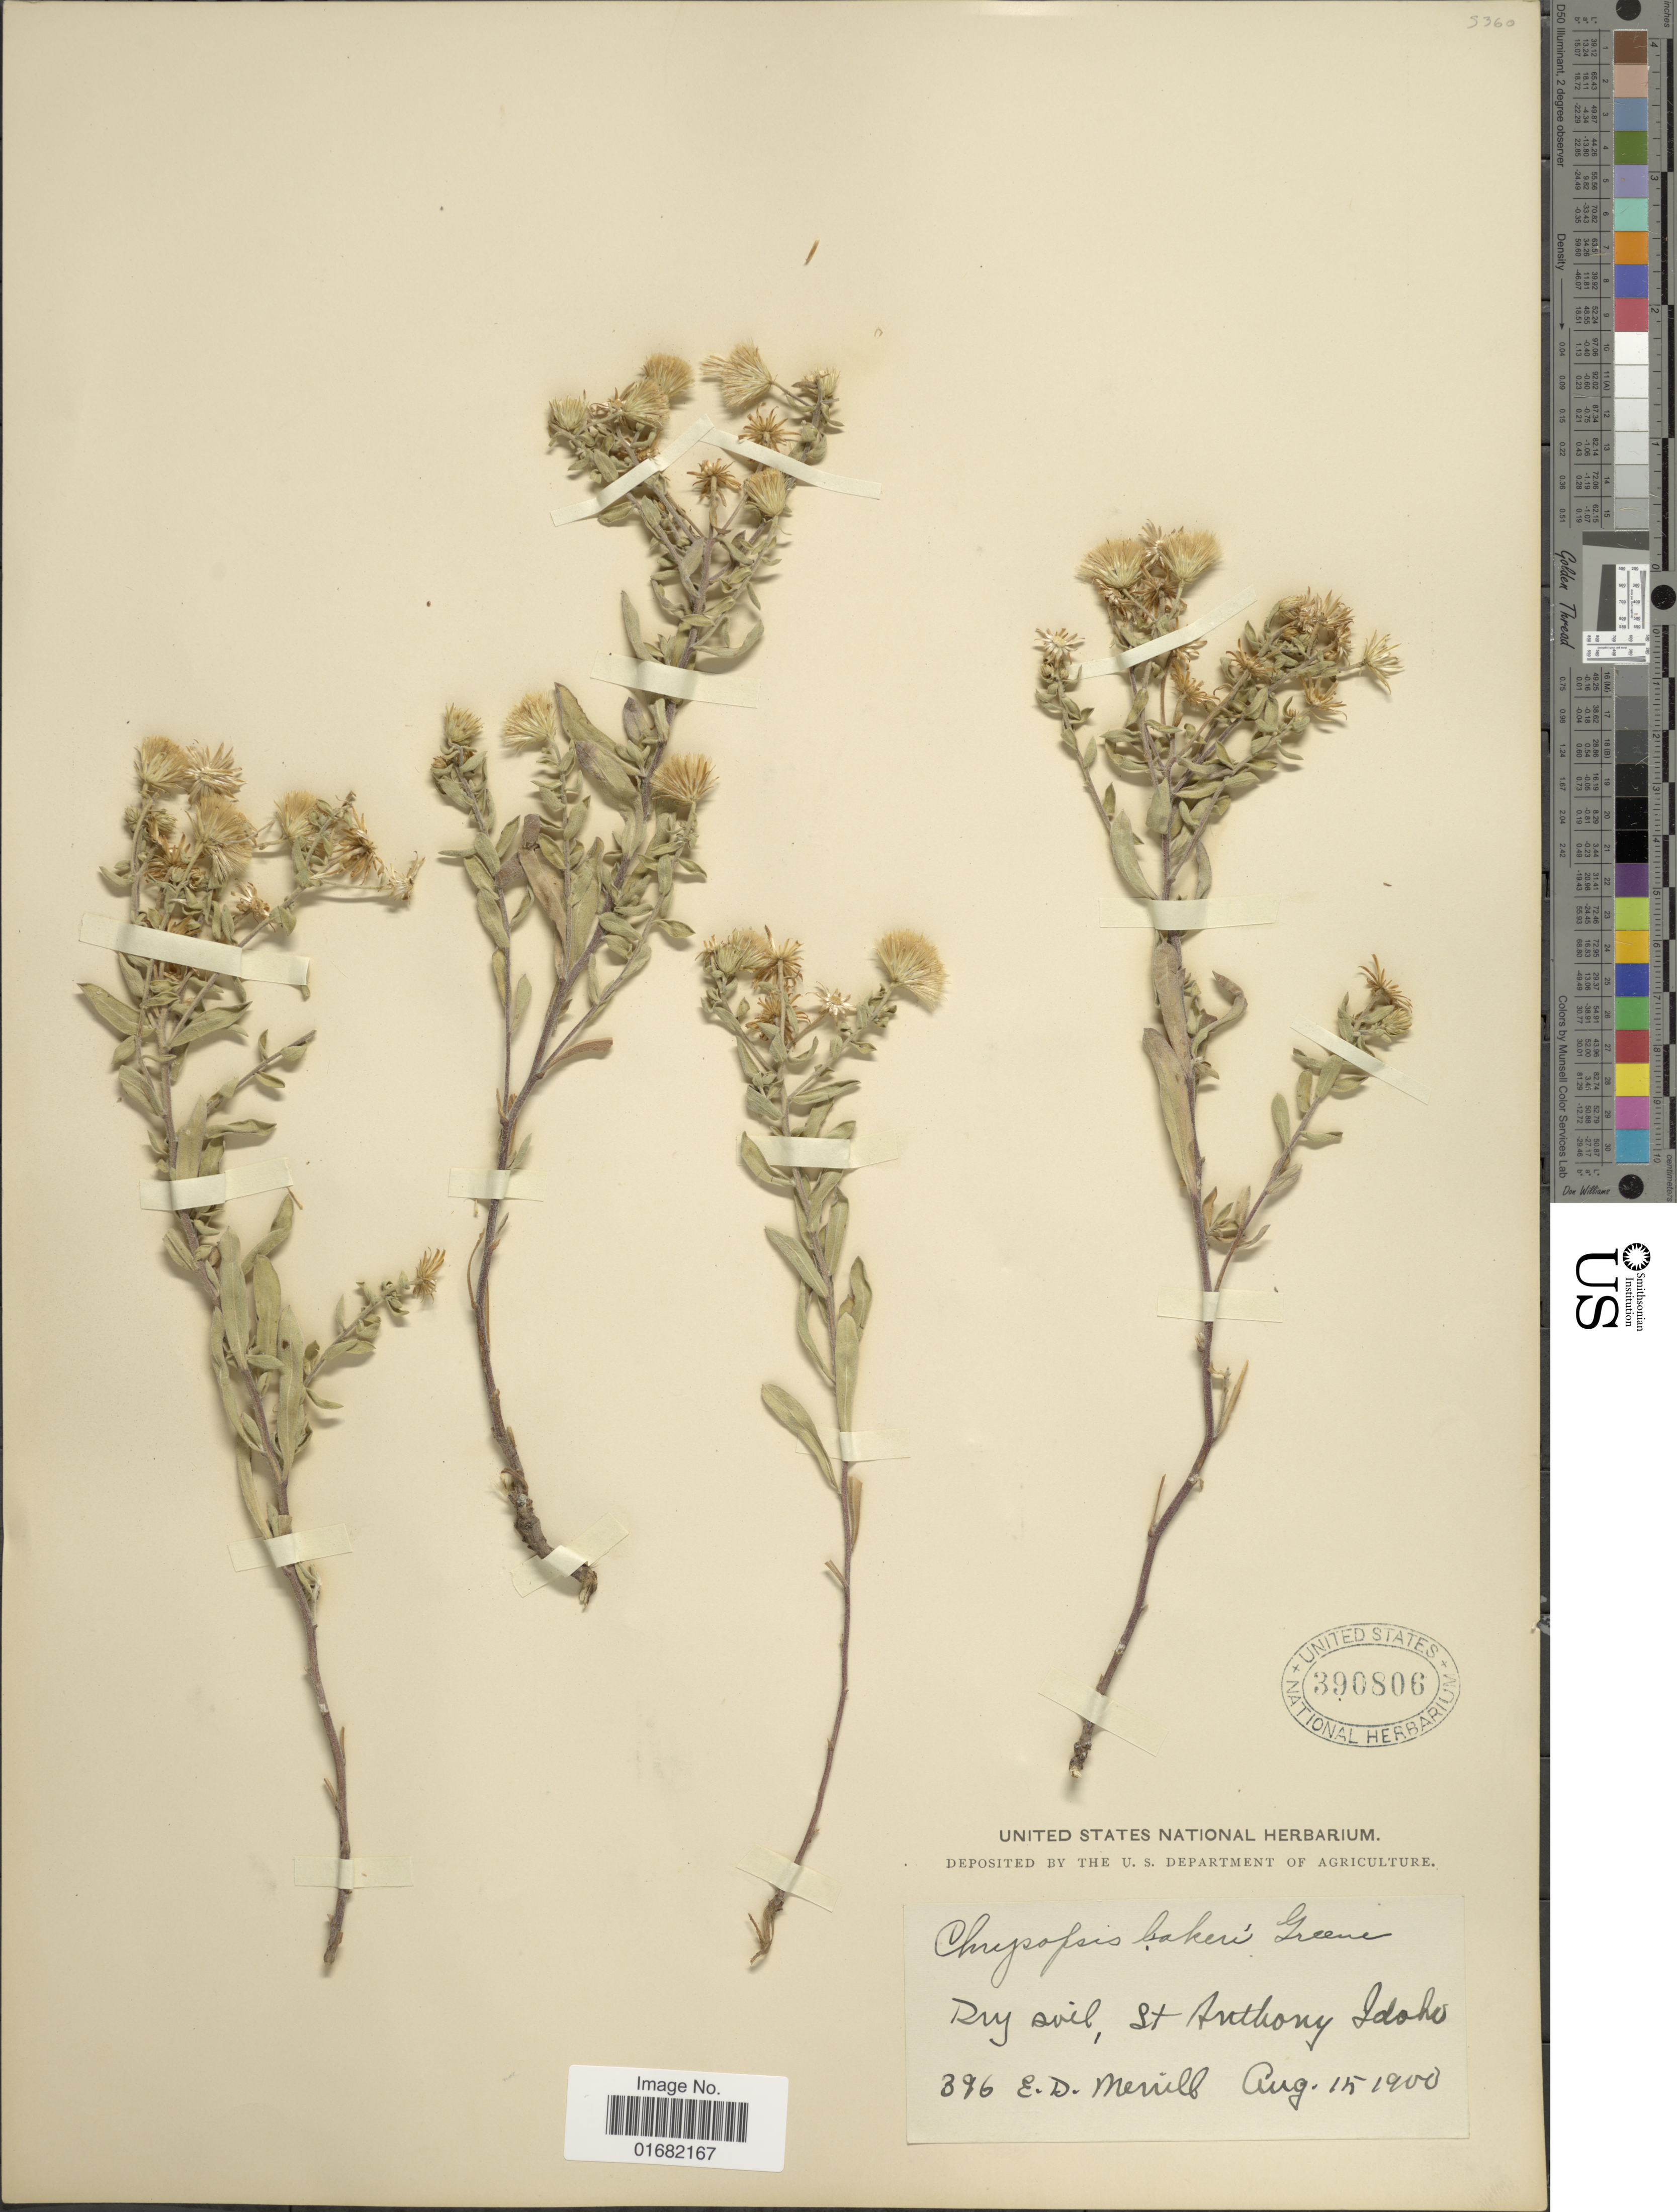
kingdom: Plantae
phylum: Tracheophyta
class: Magnoliopsida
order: Asterales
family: Asteraceae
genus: Heterotheca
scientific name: Heterotheca bakeri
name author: Greene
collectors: E. D. Merrill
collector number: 396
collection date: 1900-08-15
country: United States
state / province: Idaho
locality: St Anthony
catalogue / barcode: US 390806